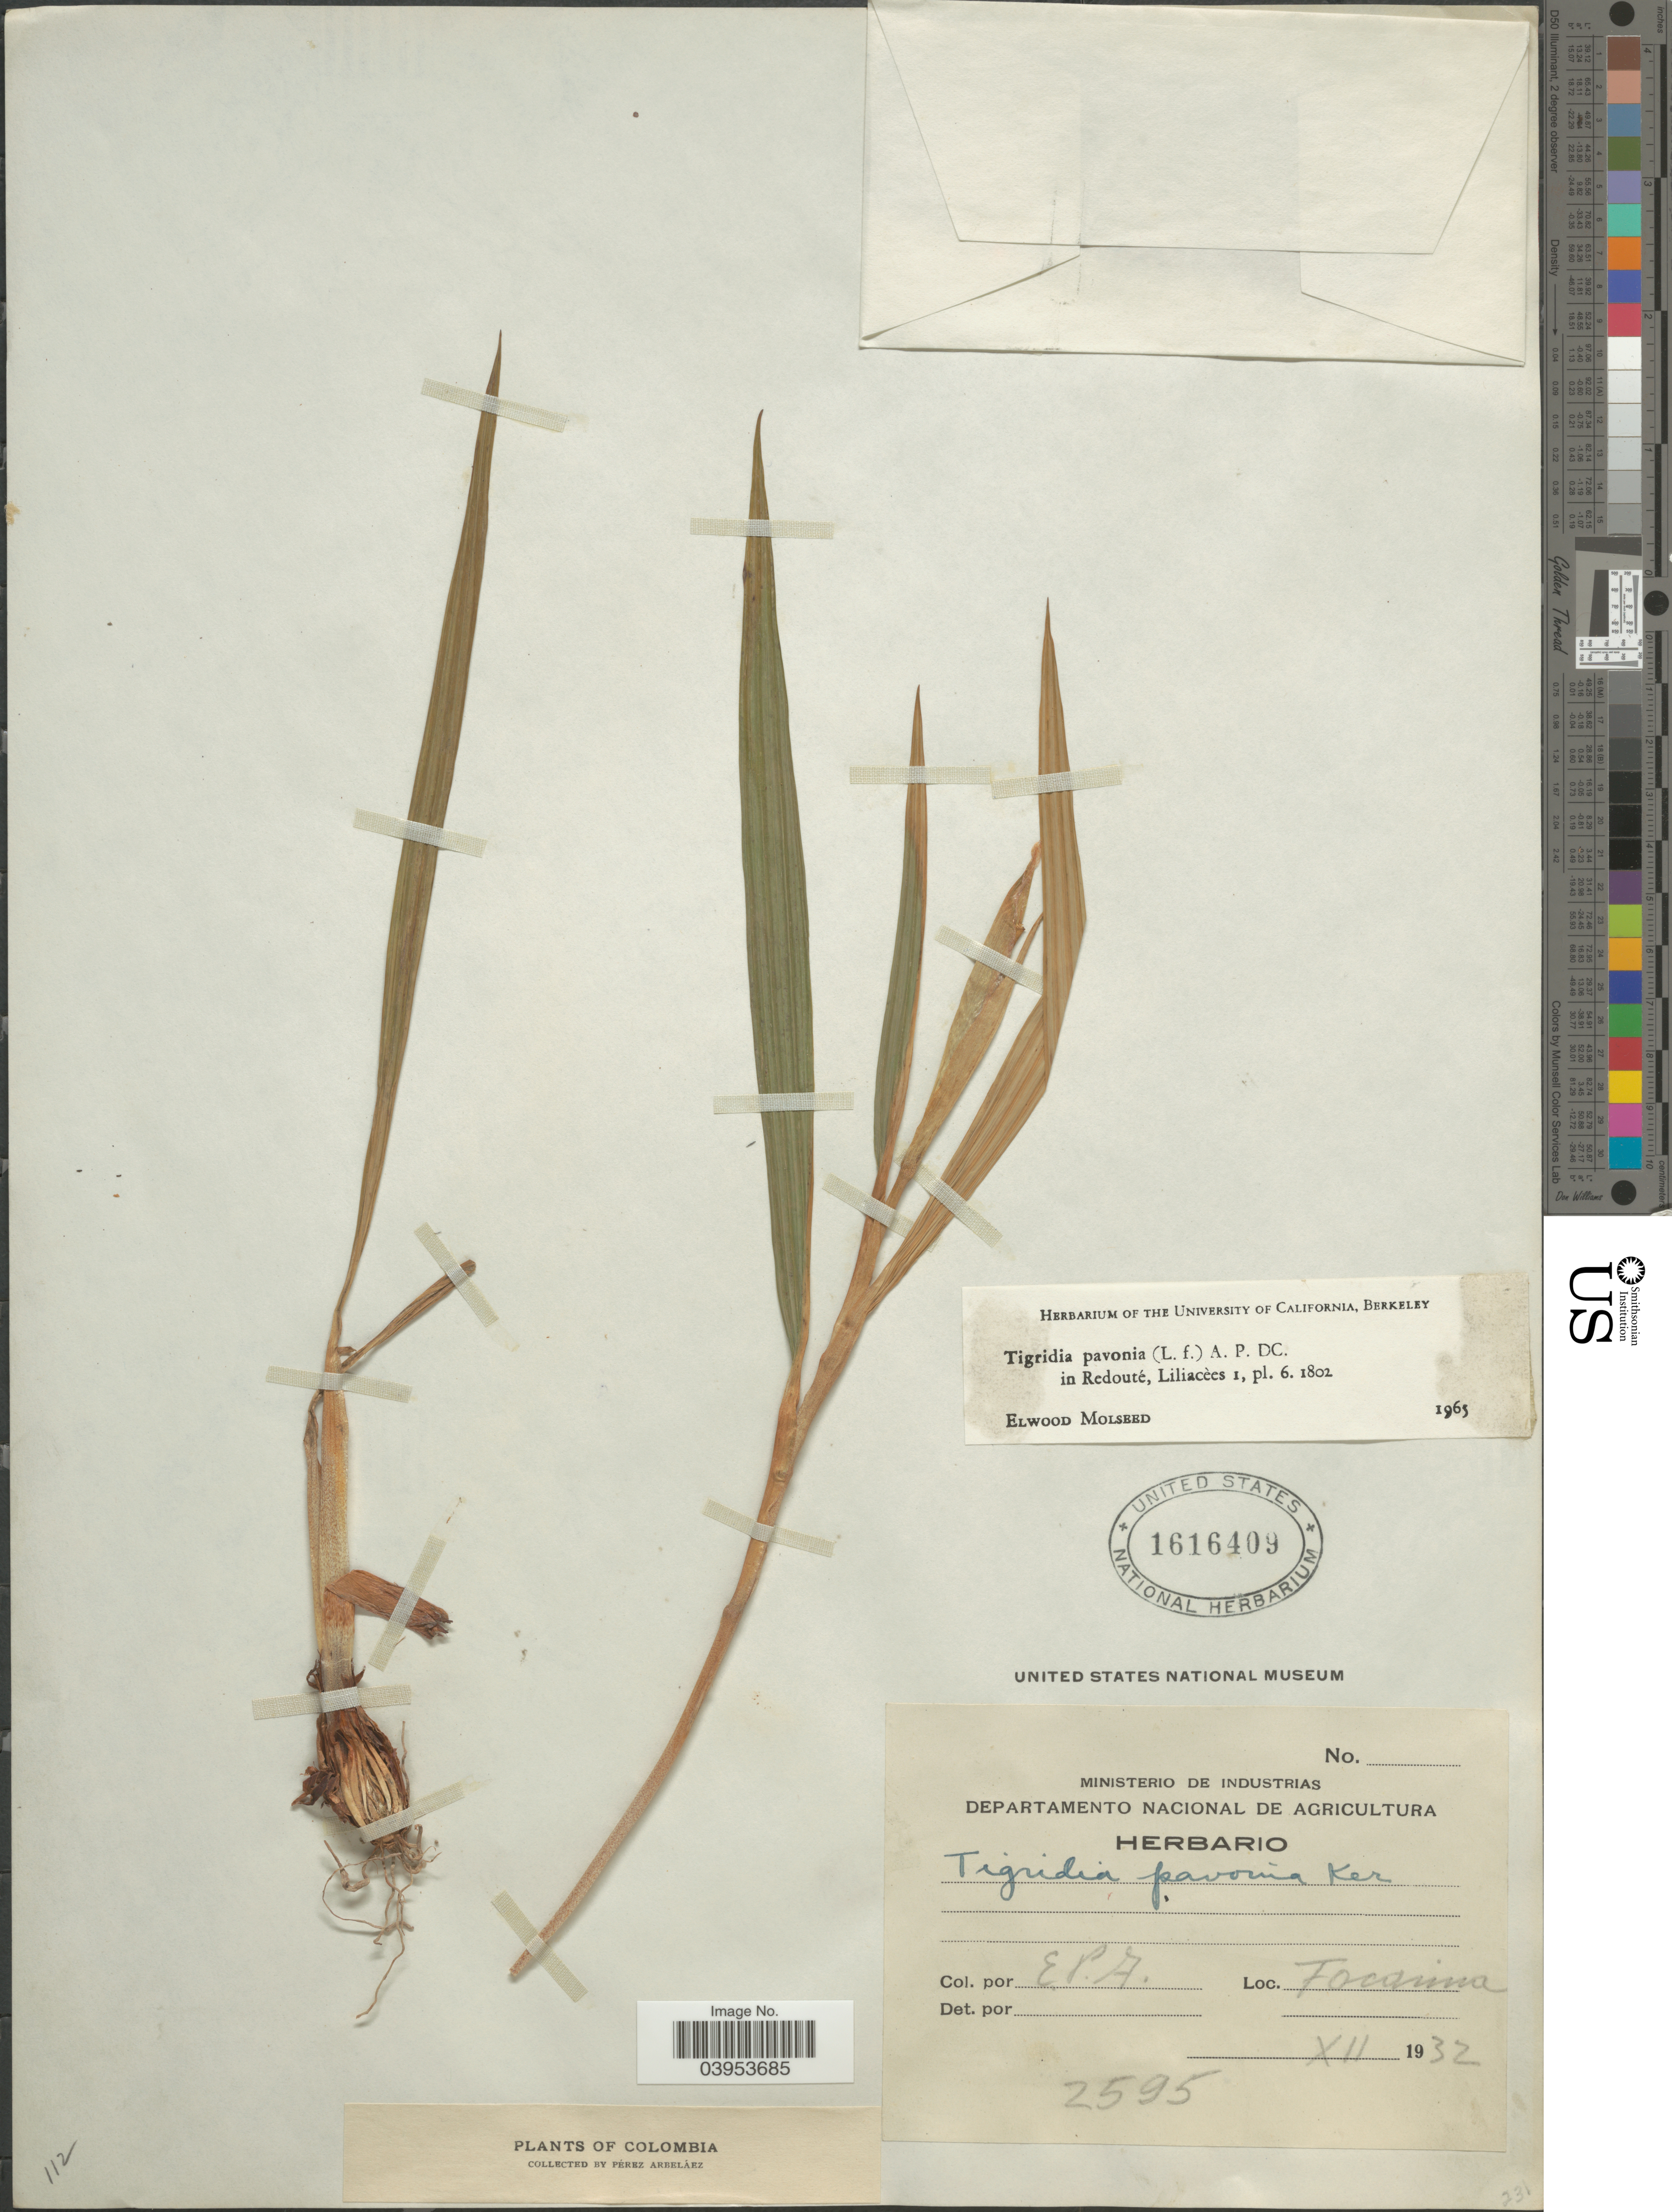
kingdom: Plantae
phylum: Tracheophyta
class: Liliopsida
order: Asparagales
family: Iridaceae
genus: Tigridia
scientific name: Tigridia pavonia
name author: (L. f.) DC.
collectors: E. Pérez Arbeláez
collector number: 2595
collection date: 1932-12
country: Colombia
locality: Tocaima.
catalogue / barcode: US 1616409